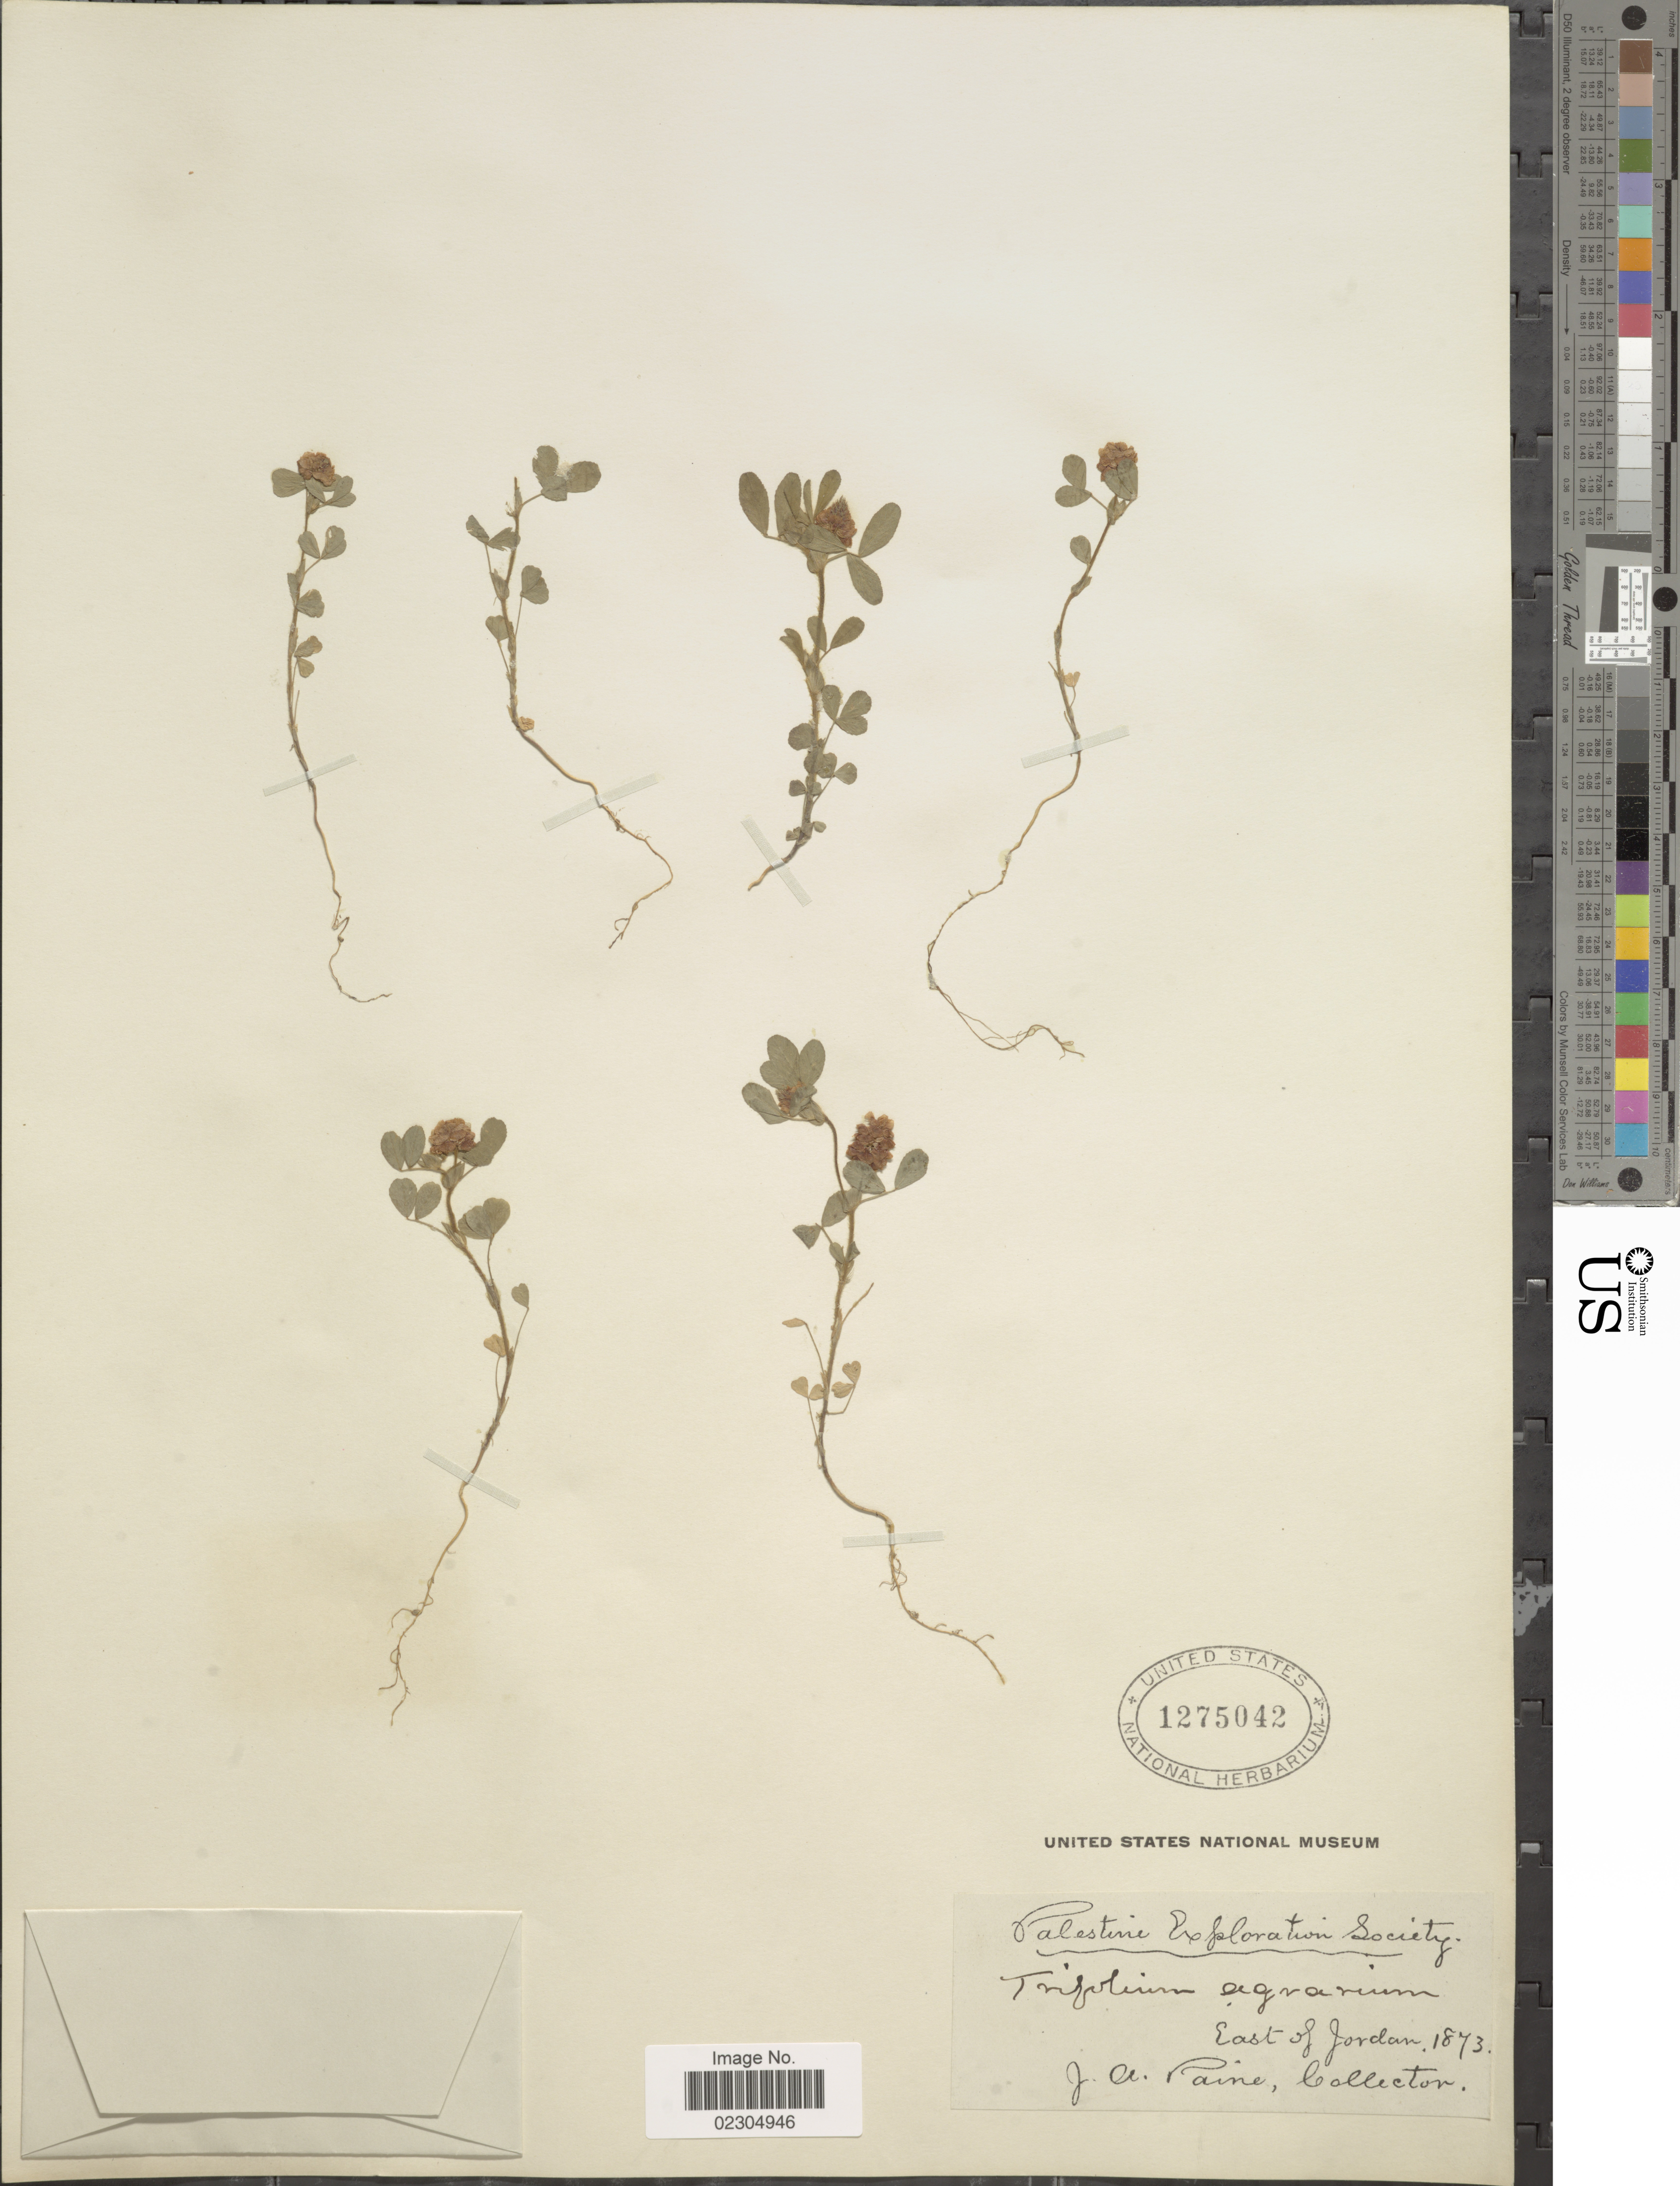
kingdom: Plantae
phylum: Tracheophyta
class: Magnoliopsida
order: Fabales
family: Fabaceae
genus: Trifolium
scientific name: Trifolium aureum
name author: Pollich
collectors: J. A. Paine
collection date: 1873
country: Jordan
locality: Palestine. East of Jordan.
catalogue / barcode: US 1275042